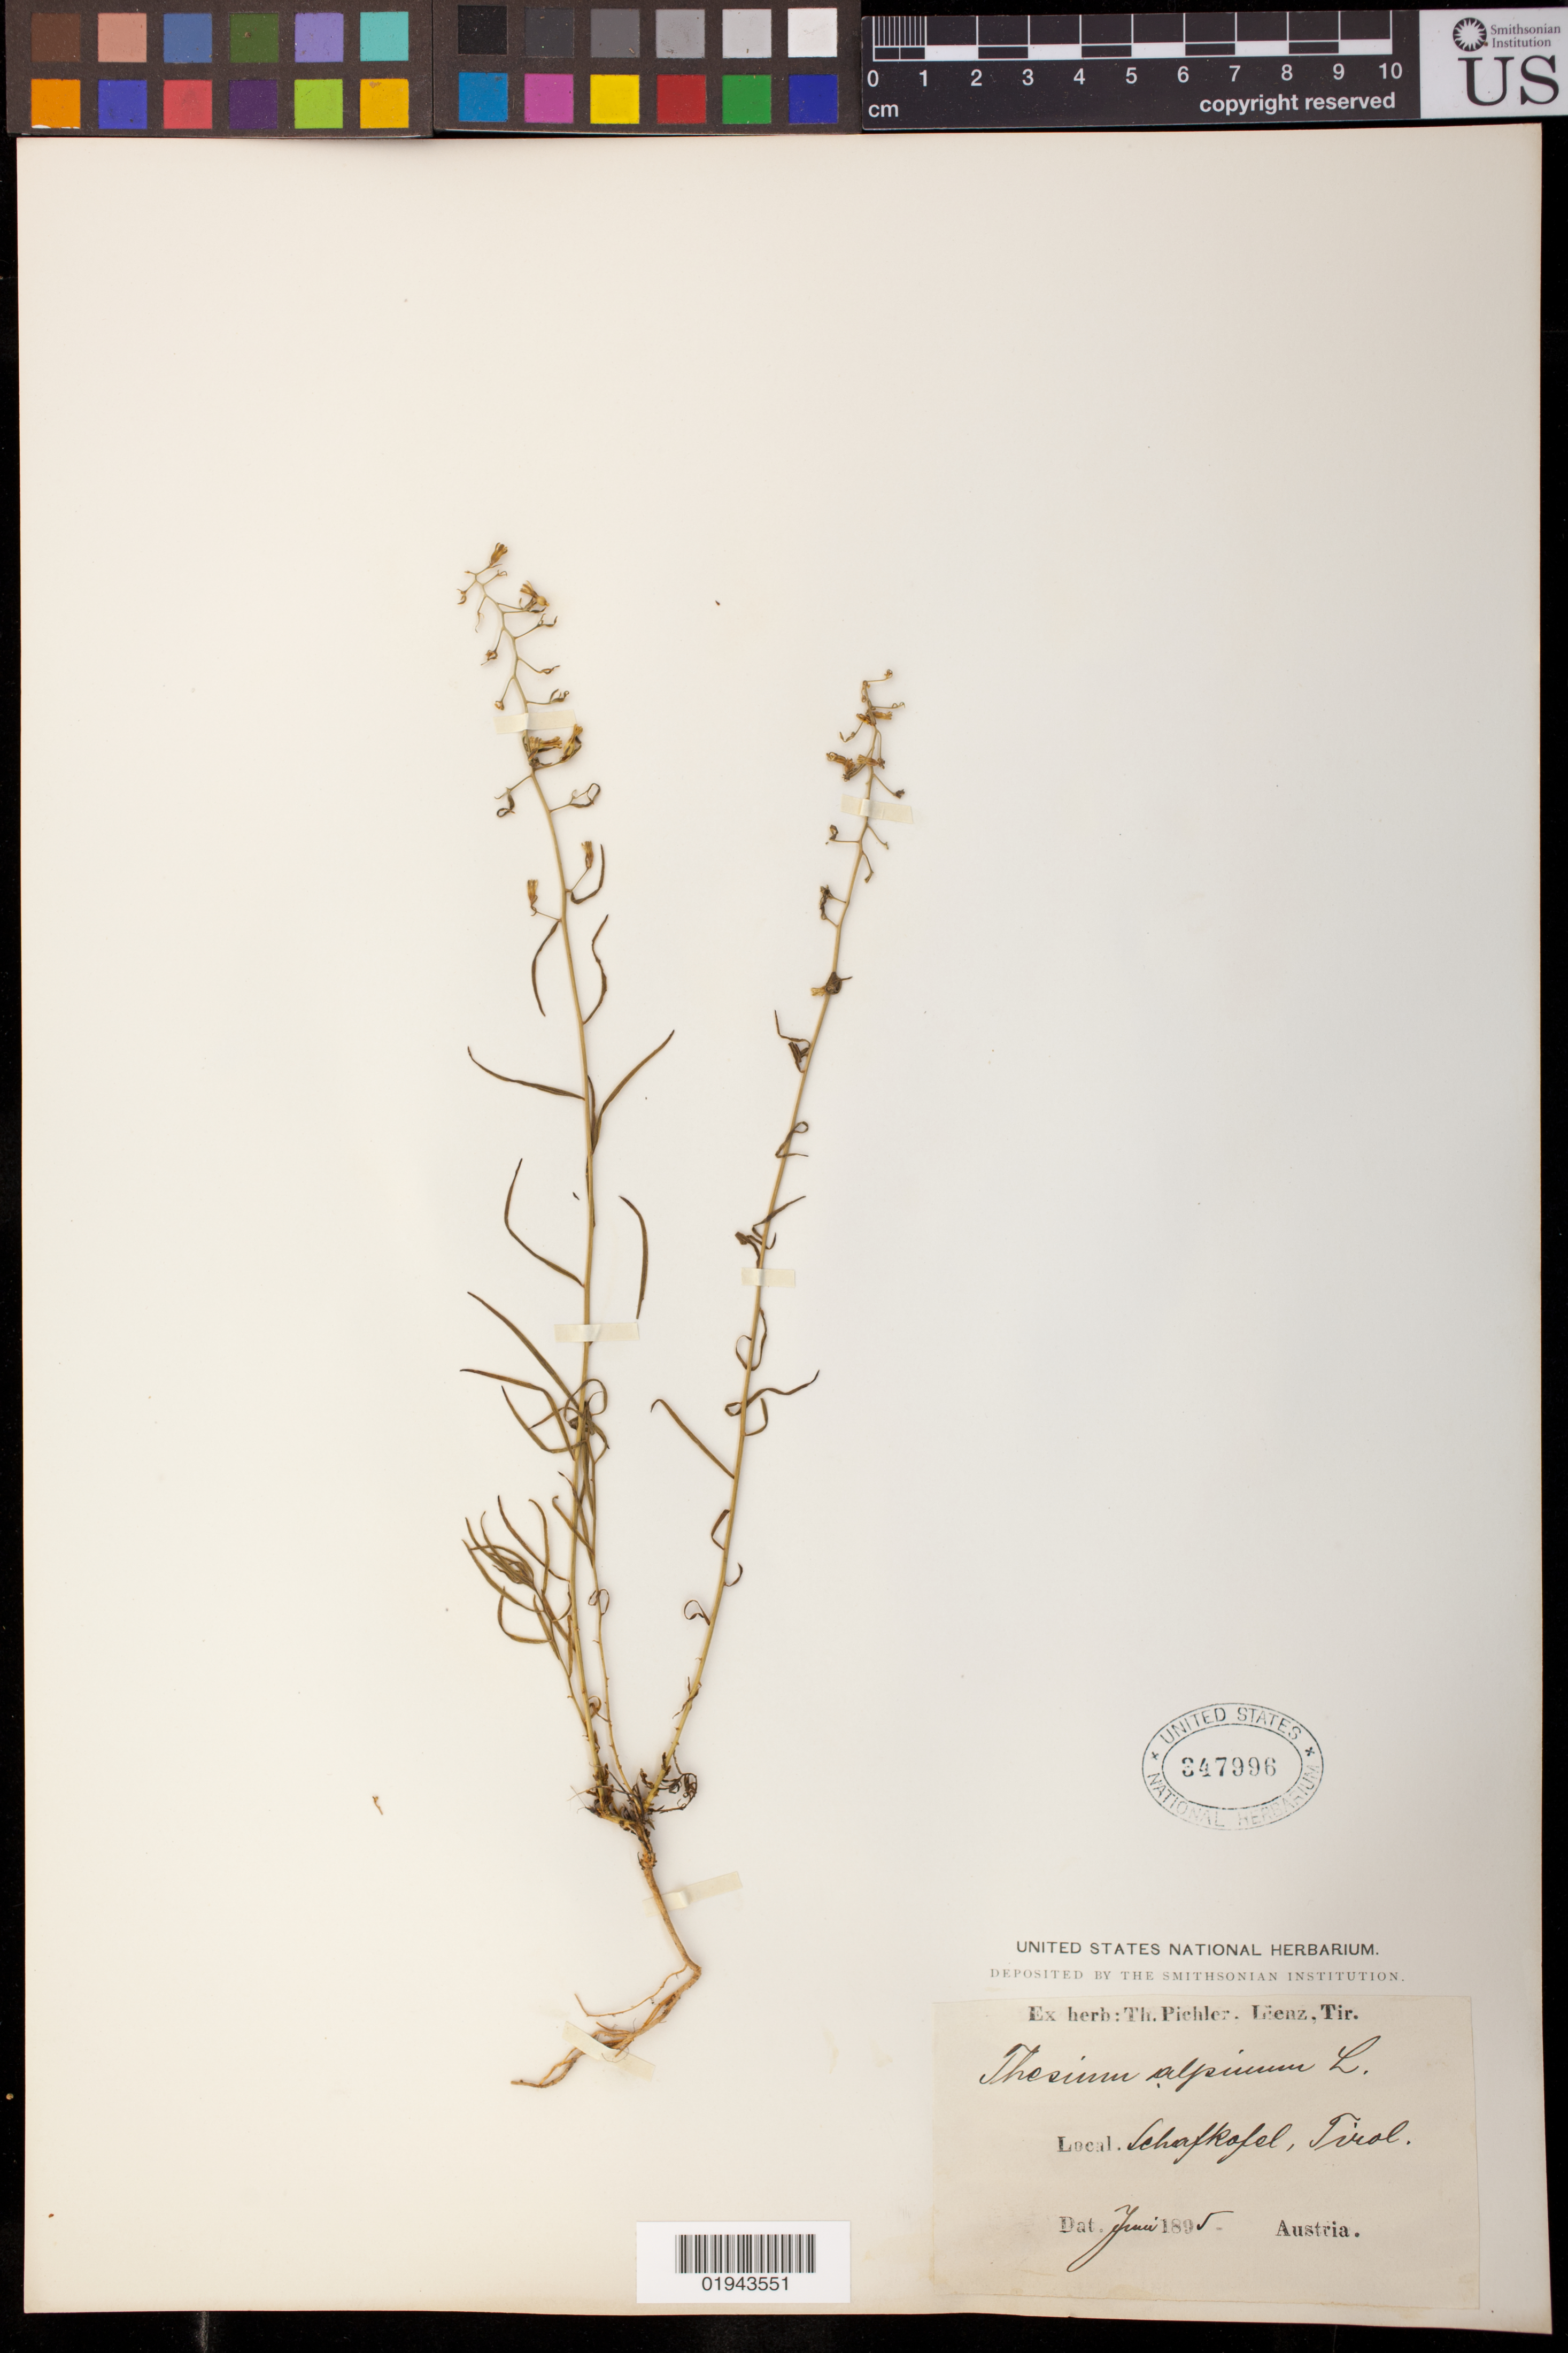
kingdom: Plantae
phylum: Tracheophyta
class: Magnoliopsida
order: Santalales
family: Thesiaceae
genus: Thesium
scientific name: Thesium alpinum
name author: L.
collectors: T. Pichler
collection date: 1895-06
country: Austria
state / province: Tirol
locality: Schafkafel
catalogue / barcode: US 347996